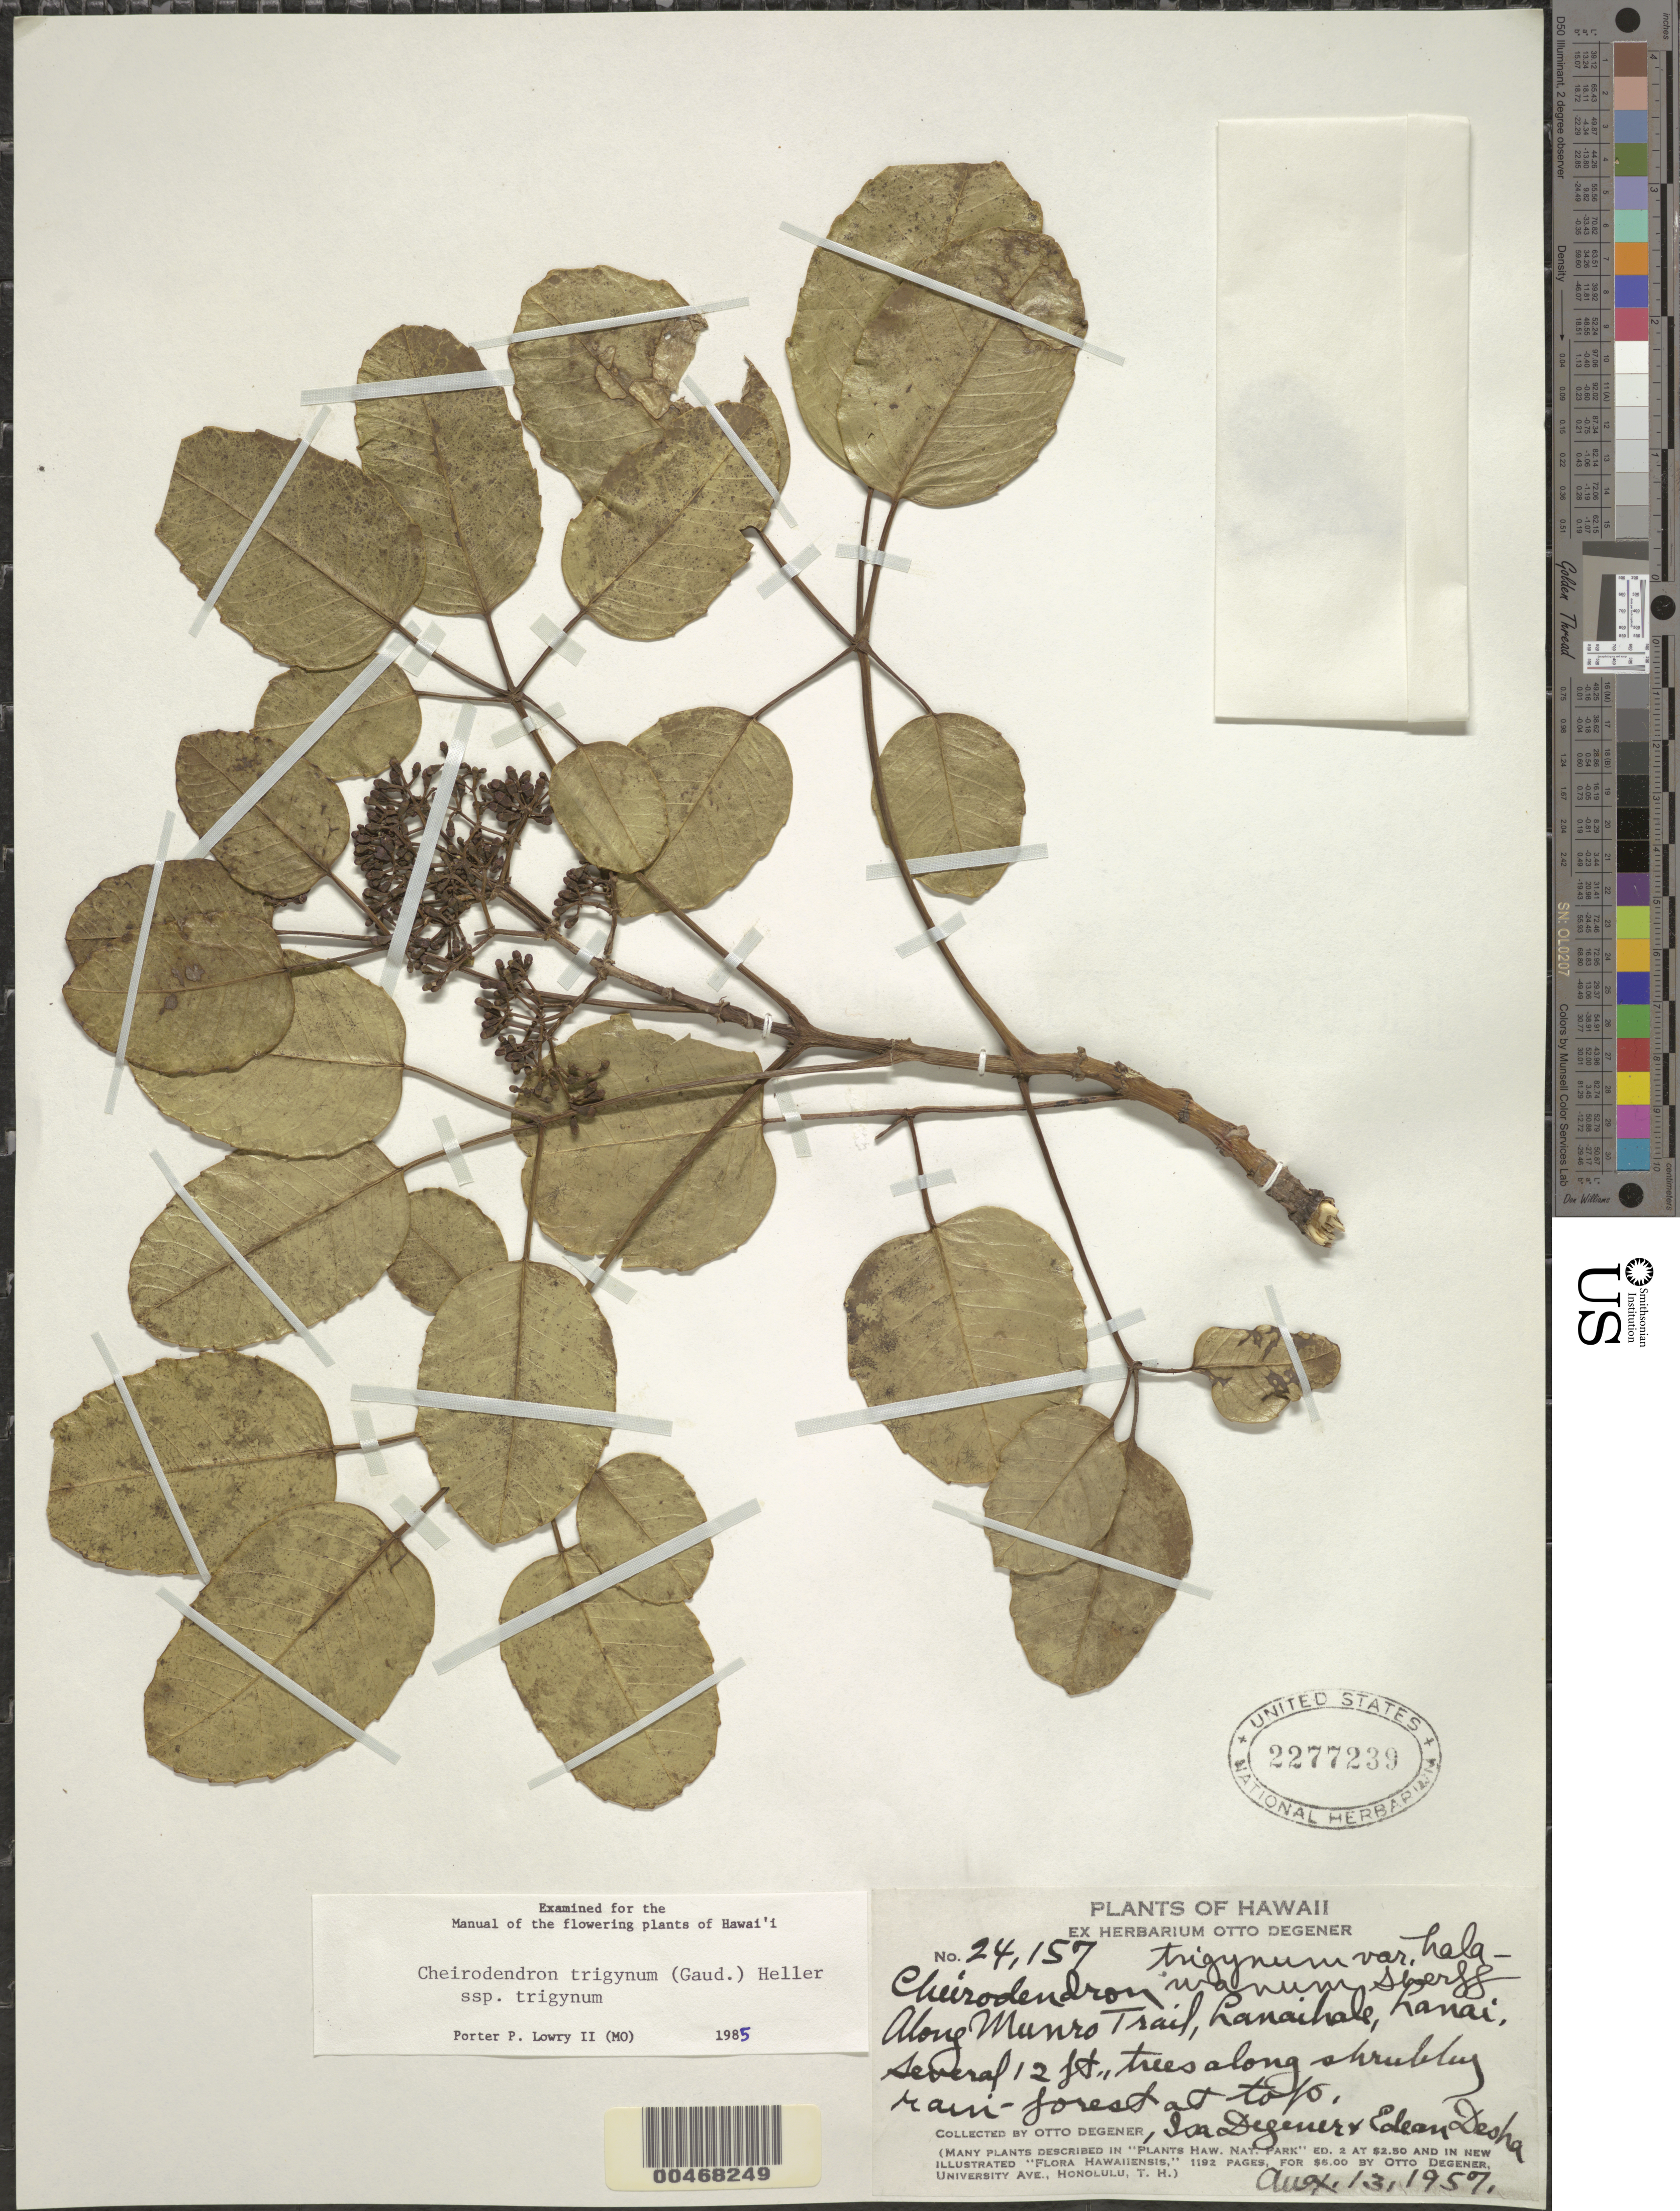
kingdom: Plantae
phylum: Tracheophyta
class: Magnoliopsida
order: Apiales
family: Araliaceae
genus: Cheirodendron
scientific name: Cheirodendron trigynum subsp. trigynum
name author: (Gaudich.) A. Heller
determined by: Lowry, P. P., (MO), Missouri Botanical Garden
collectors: O. Degener, I. Degener & E. Desha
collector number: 24157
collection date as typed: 13 Aug 1957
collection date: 1957-08-13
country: United States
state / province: Hawaii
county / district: Maui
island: Lana'i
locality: Along Munro Trail, Lanaihale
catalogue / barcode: US 2277239